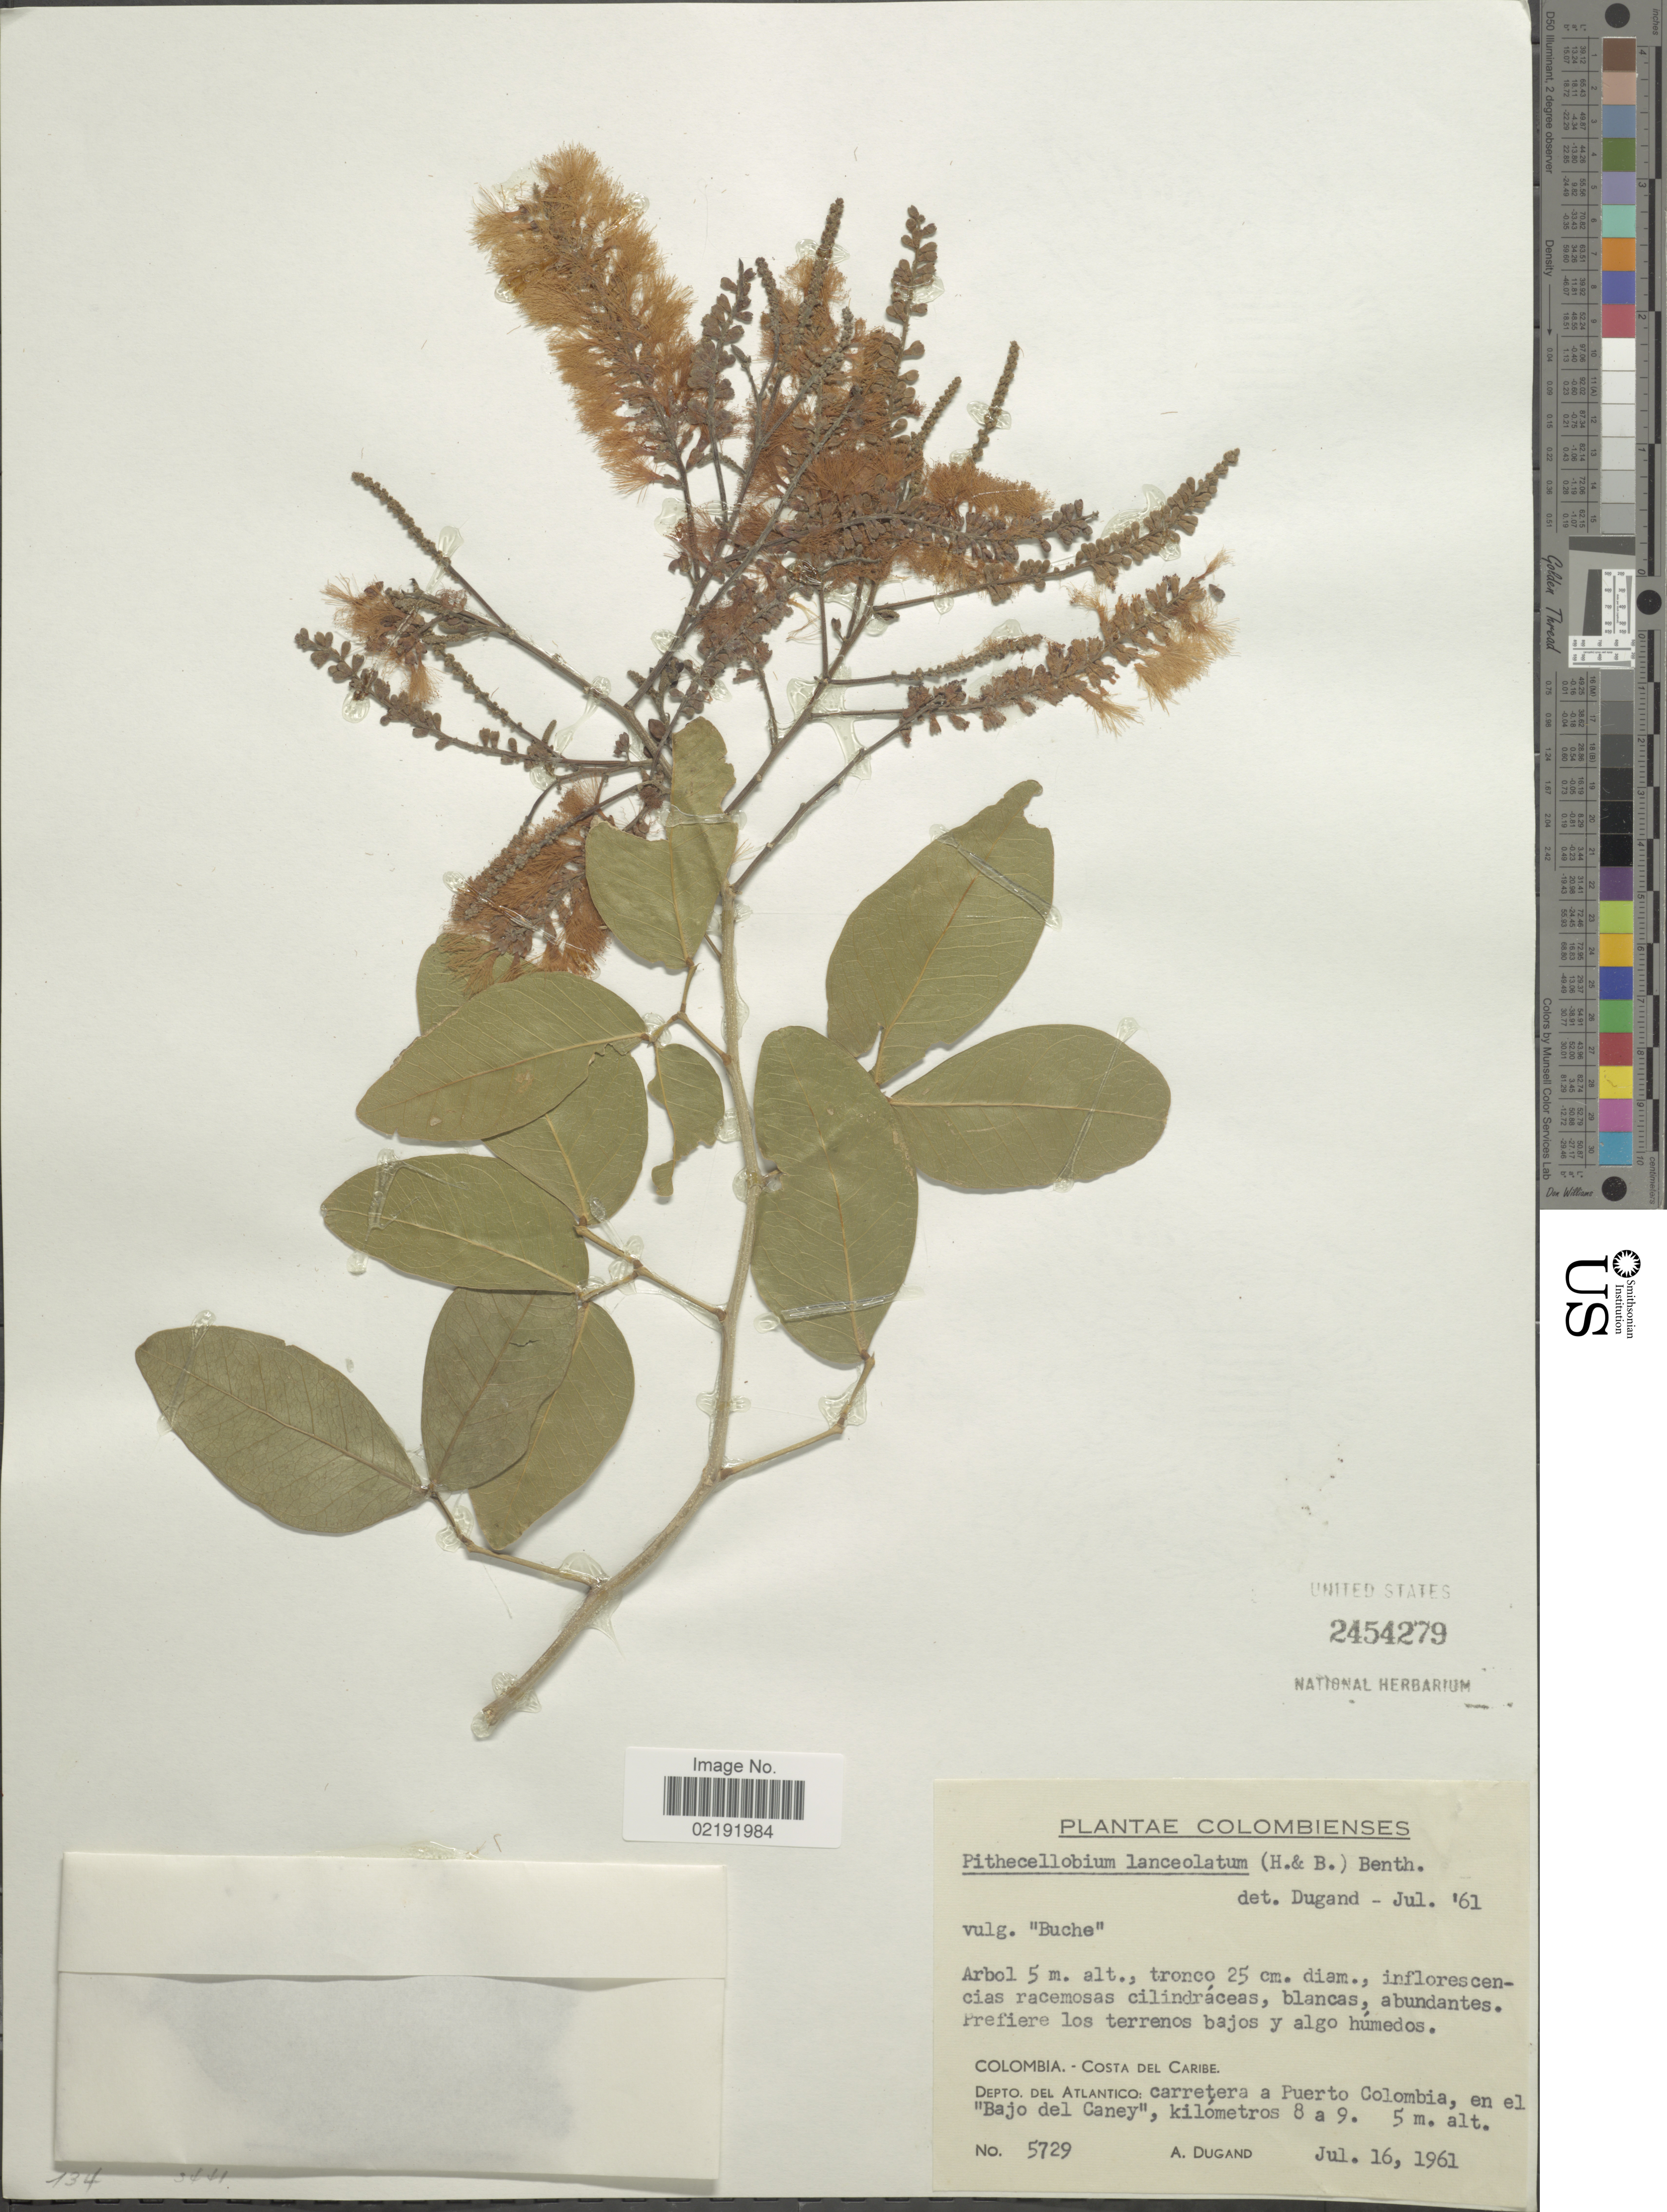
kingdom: Plantae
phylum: Tracheophyta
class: Magnoliopsida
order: Fabales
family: Fabaceae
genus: Pithecellobium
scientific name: Pithecellobium lanceolatum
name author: (Humb. & Bonpl. ex Willd.) Benth.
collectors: A. Dugand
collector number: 5729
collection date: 1961-07-16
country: Colombia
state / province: Atlántico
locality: Colombia.- Costa del Caribe. Depto. del Atlantico: carretera a Puerto Colombia, en el "Bajo del Caney", kilometros 8 a 9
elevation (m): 5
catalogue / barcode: US 2454279